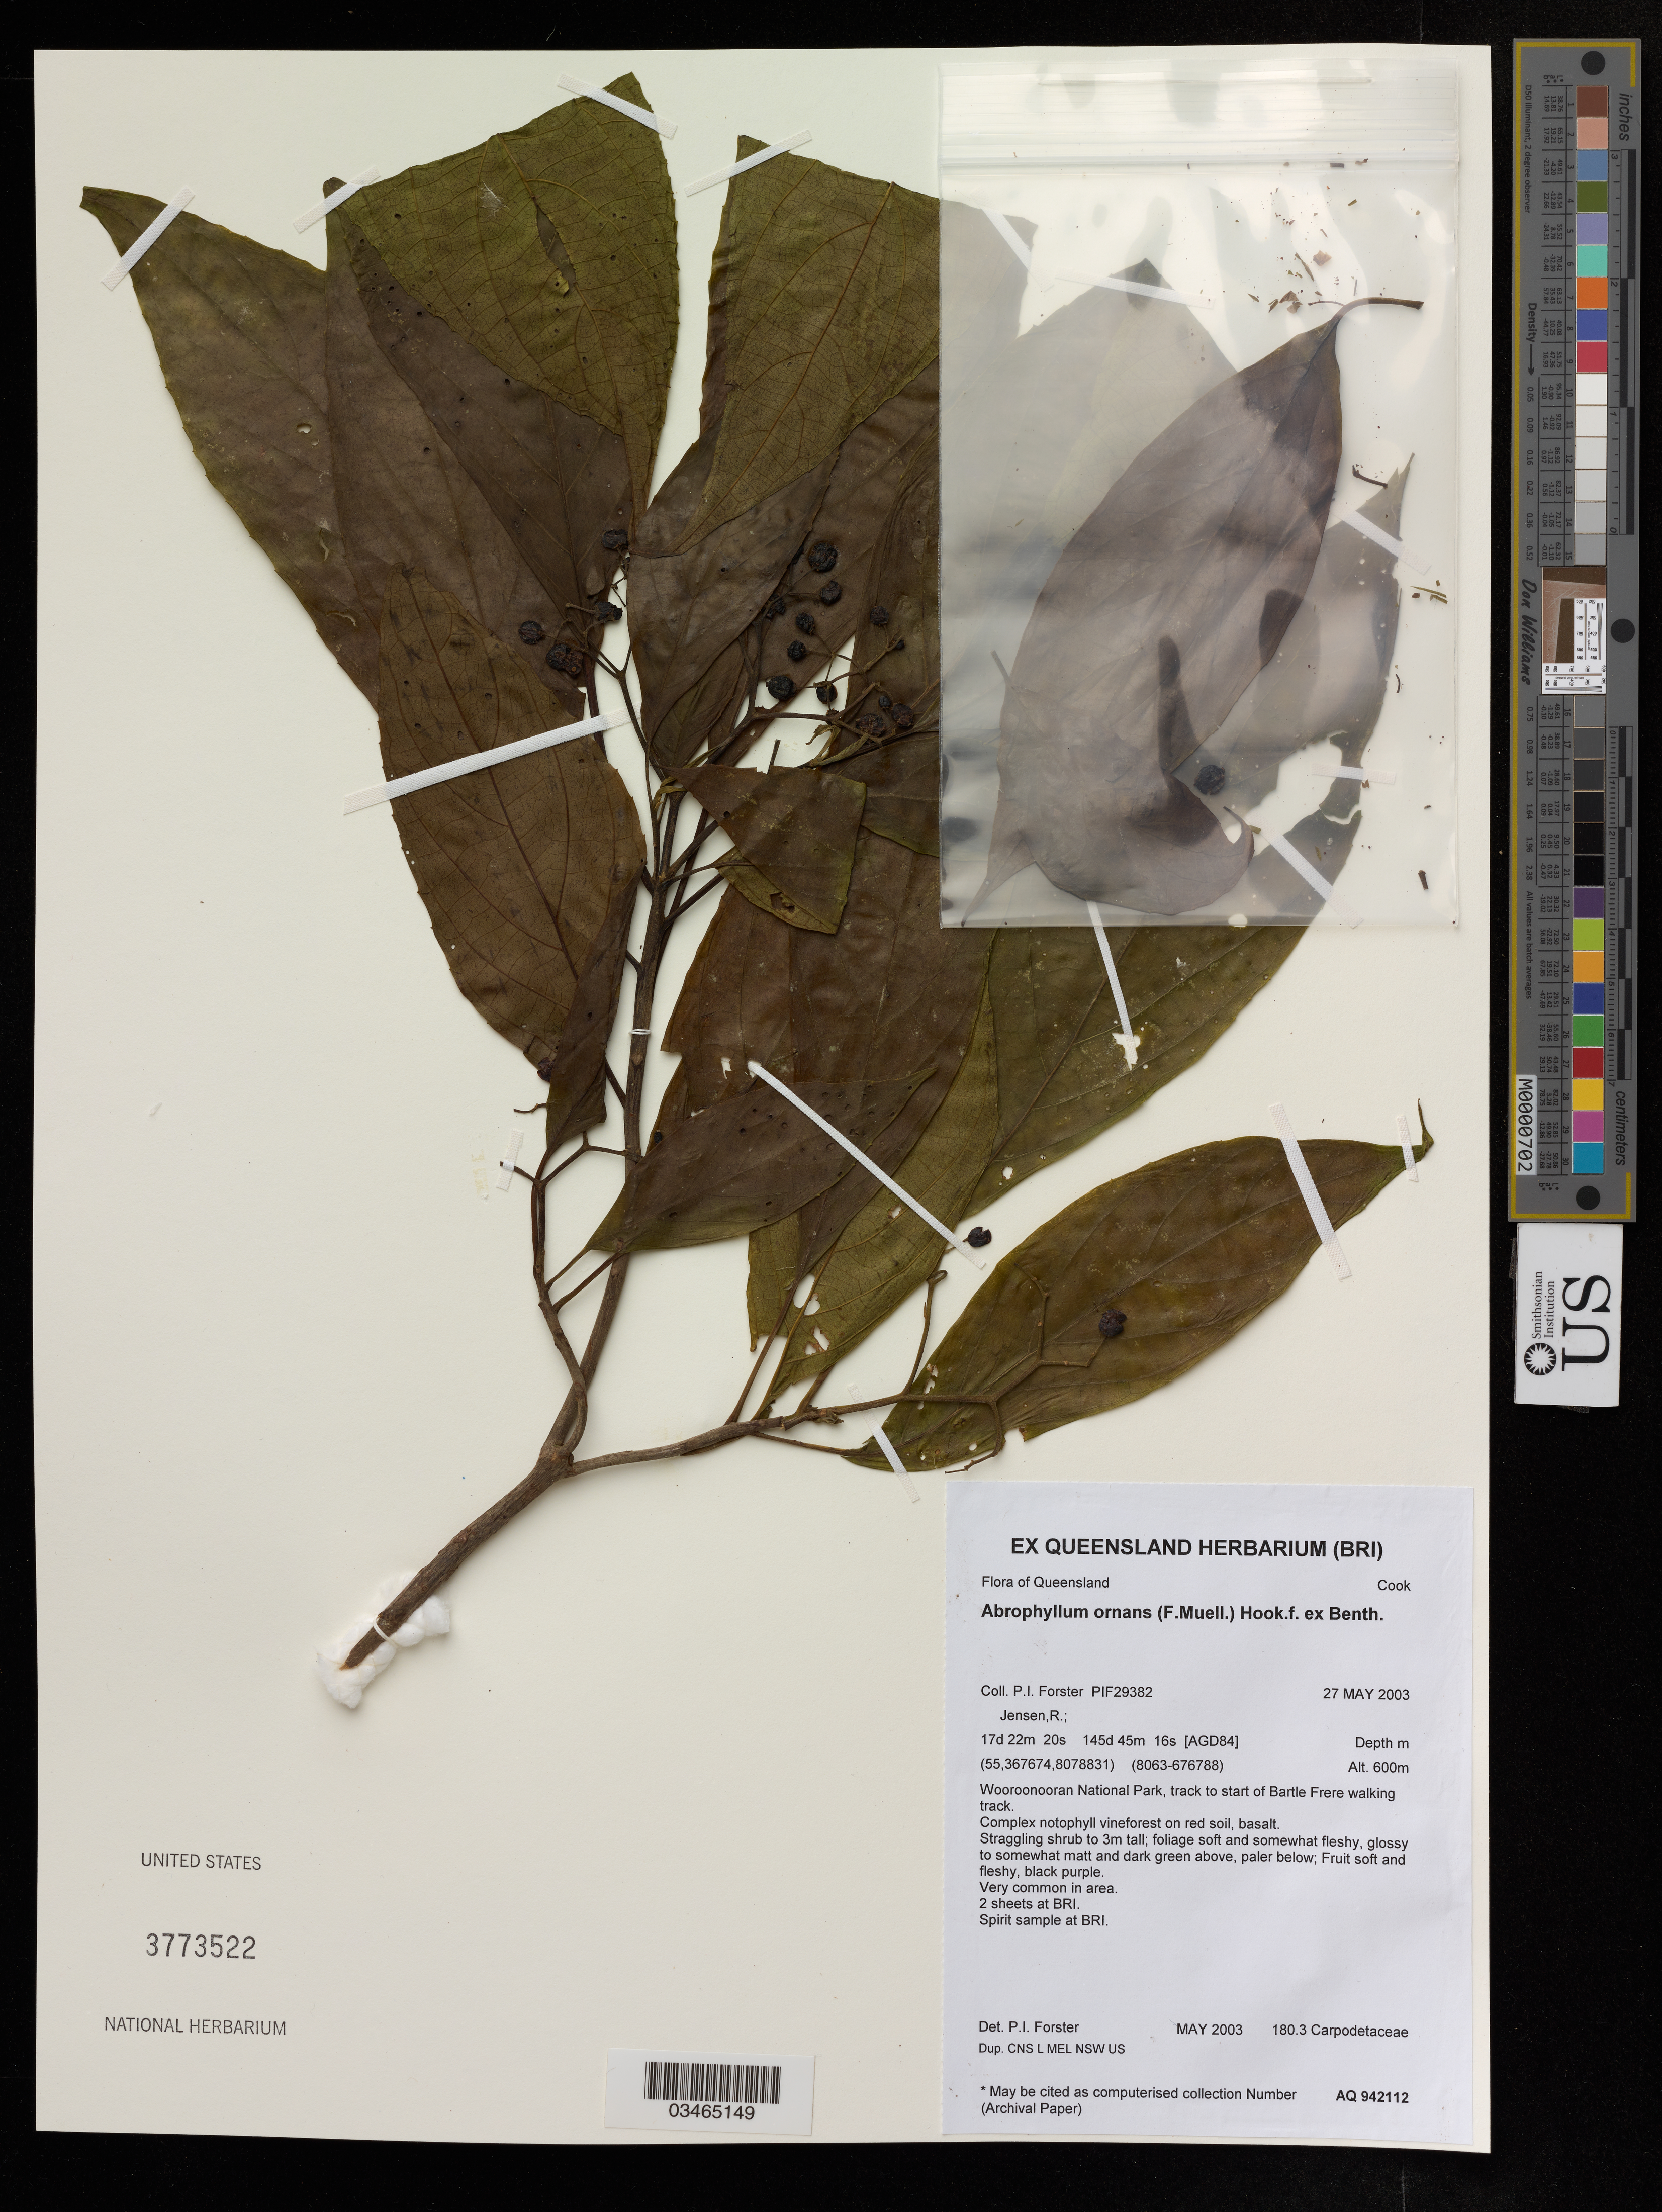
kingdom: Plantae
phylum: Tracheophyta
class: Magnoliopsida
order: Asterales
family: Rousseaceae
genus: Abrophyllum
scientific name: Abrophyllum ornans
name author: (F. Muell.) Hook. f.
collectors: P. Forster & R. Jensen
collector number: PIF29382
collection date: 2003-05-27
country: Australia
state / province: Queensland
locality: Cook. Wooroonooran National Park, trach to start of Bartle Frere walking track.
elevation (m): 600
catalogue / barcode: US 3773522